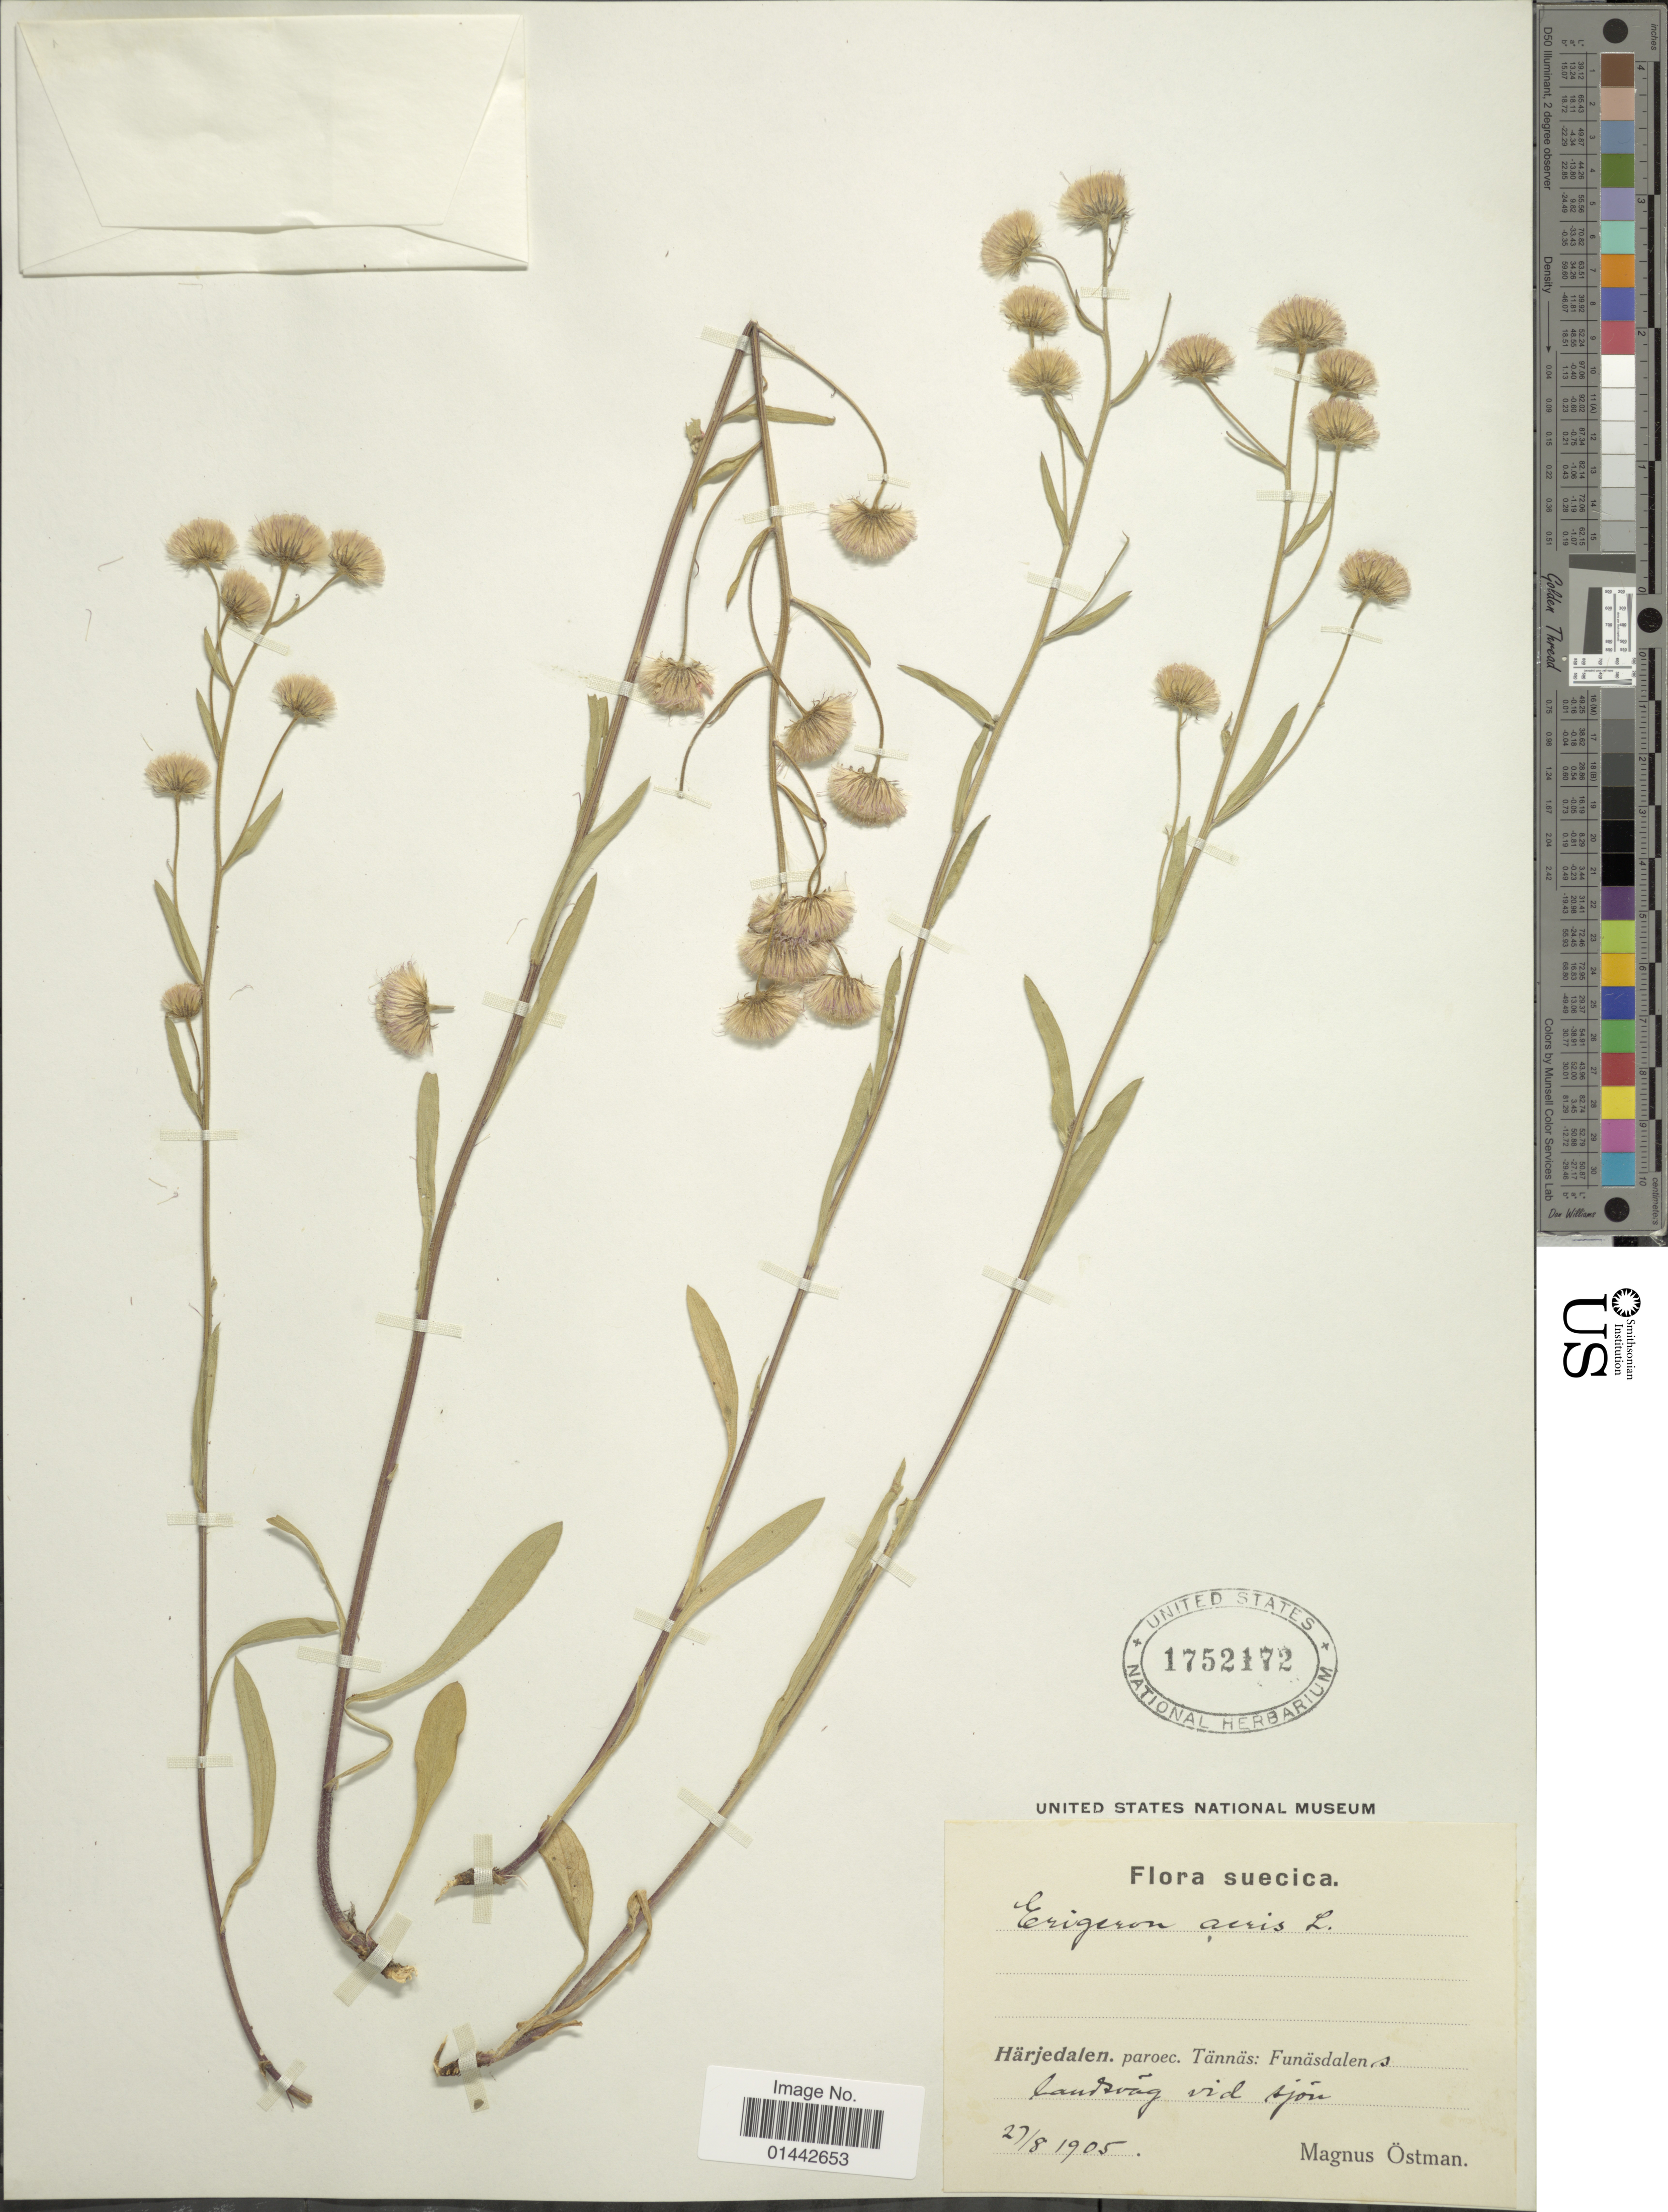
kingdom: Plantae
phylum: Tracheophyta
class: Magnoliopsida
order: Asterales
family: Asteraceae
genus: Erigeron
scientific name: Erigeron acris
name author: L.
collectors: M. Ostman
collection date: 1905-08-27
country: Sweden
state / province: Jämtland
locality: Härjedalen, Tännäs, Funäsdalen vid sjön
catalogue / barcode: US 1752172